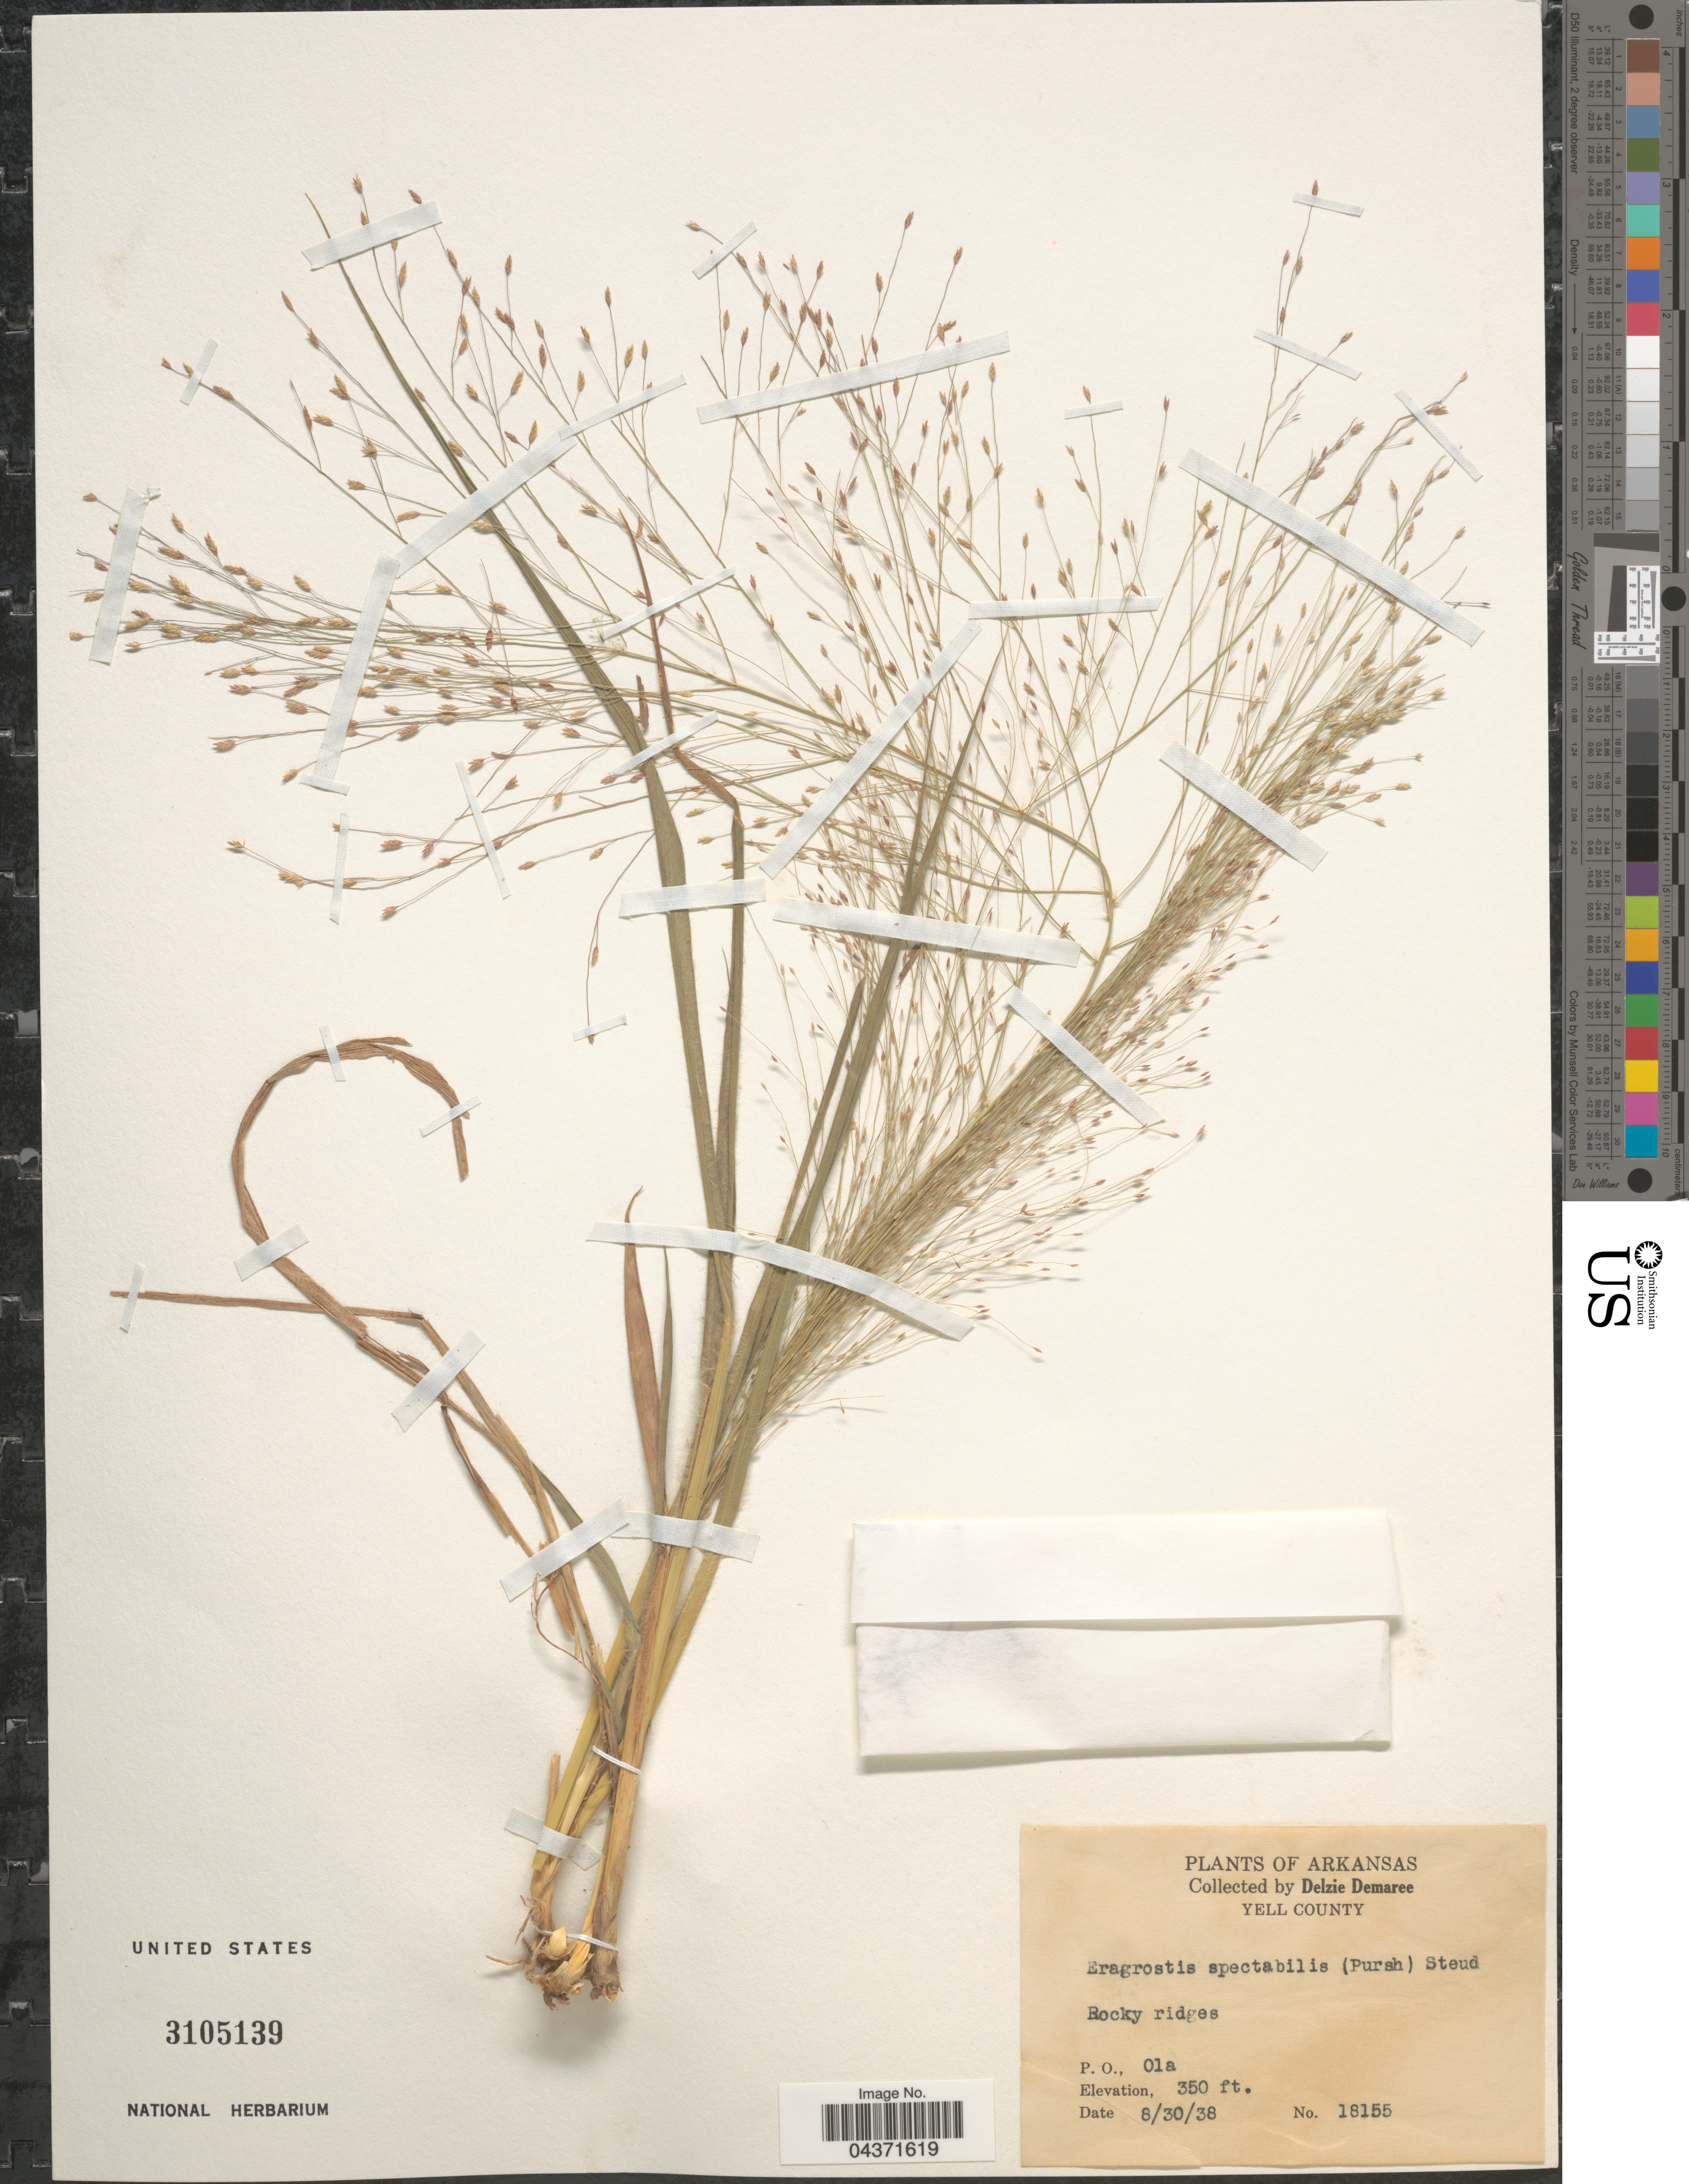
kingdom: Plantae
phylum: Tracheophyta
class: Liliopsida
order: Poales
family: Poaceae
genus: Eragrostis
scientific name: Eragrostis spectabilis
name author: (Pursh) Steud.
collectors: D. Demaree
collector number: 18155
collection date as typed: Transcribed d/m/y: 30/8/38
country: United States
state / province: Arkansas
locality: Yell County. P.O., Ola.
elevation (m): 107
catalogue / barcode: US 3105139